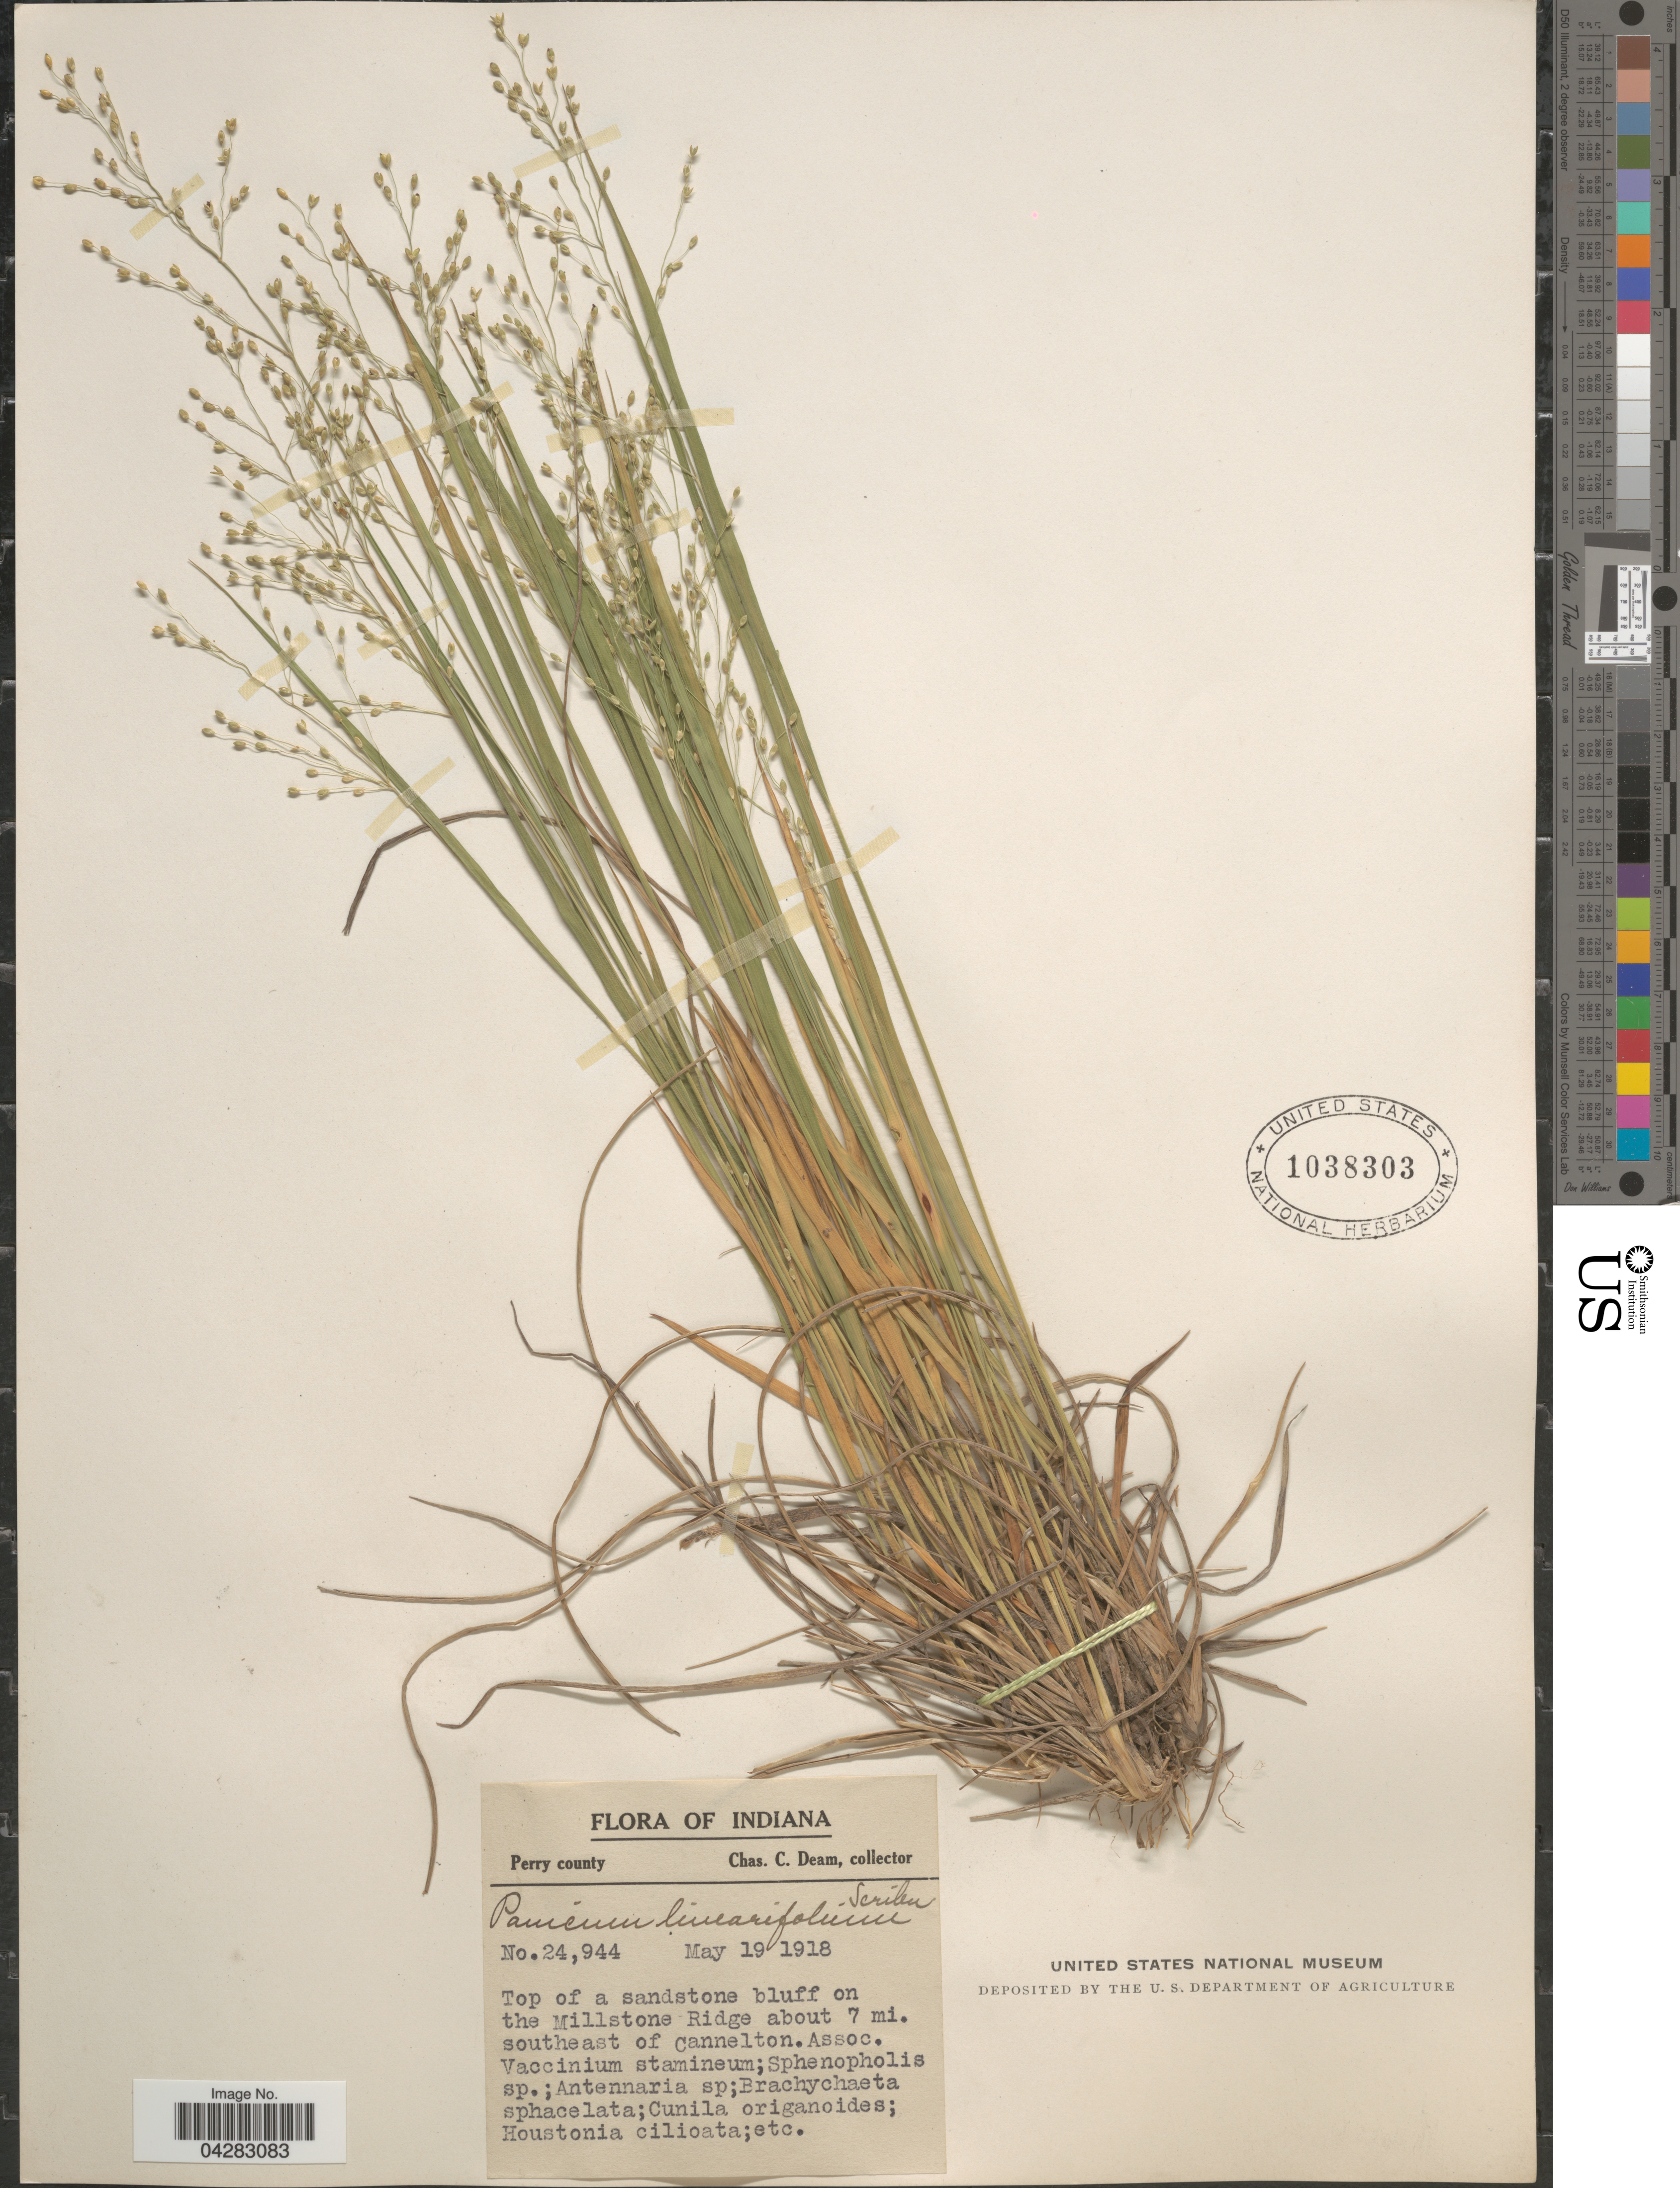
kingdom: Plantae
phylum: Tracheophyta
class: Liliopsida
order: Poales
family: Poaceae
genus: Dichanthelium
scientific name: Dichanthelium linearifolium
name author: (Scribn.) Gould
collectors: C. C. Deam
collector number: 24944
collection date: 1918-05-19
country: United States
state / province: Indiana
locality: Perry county. Top of a sandstone bluff on the Millstone Ridge about 7 mi. southeast of Cannelton.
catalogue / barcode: US 1038303